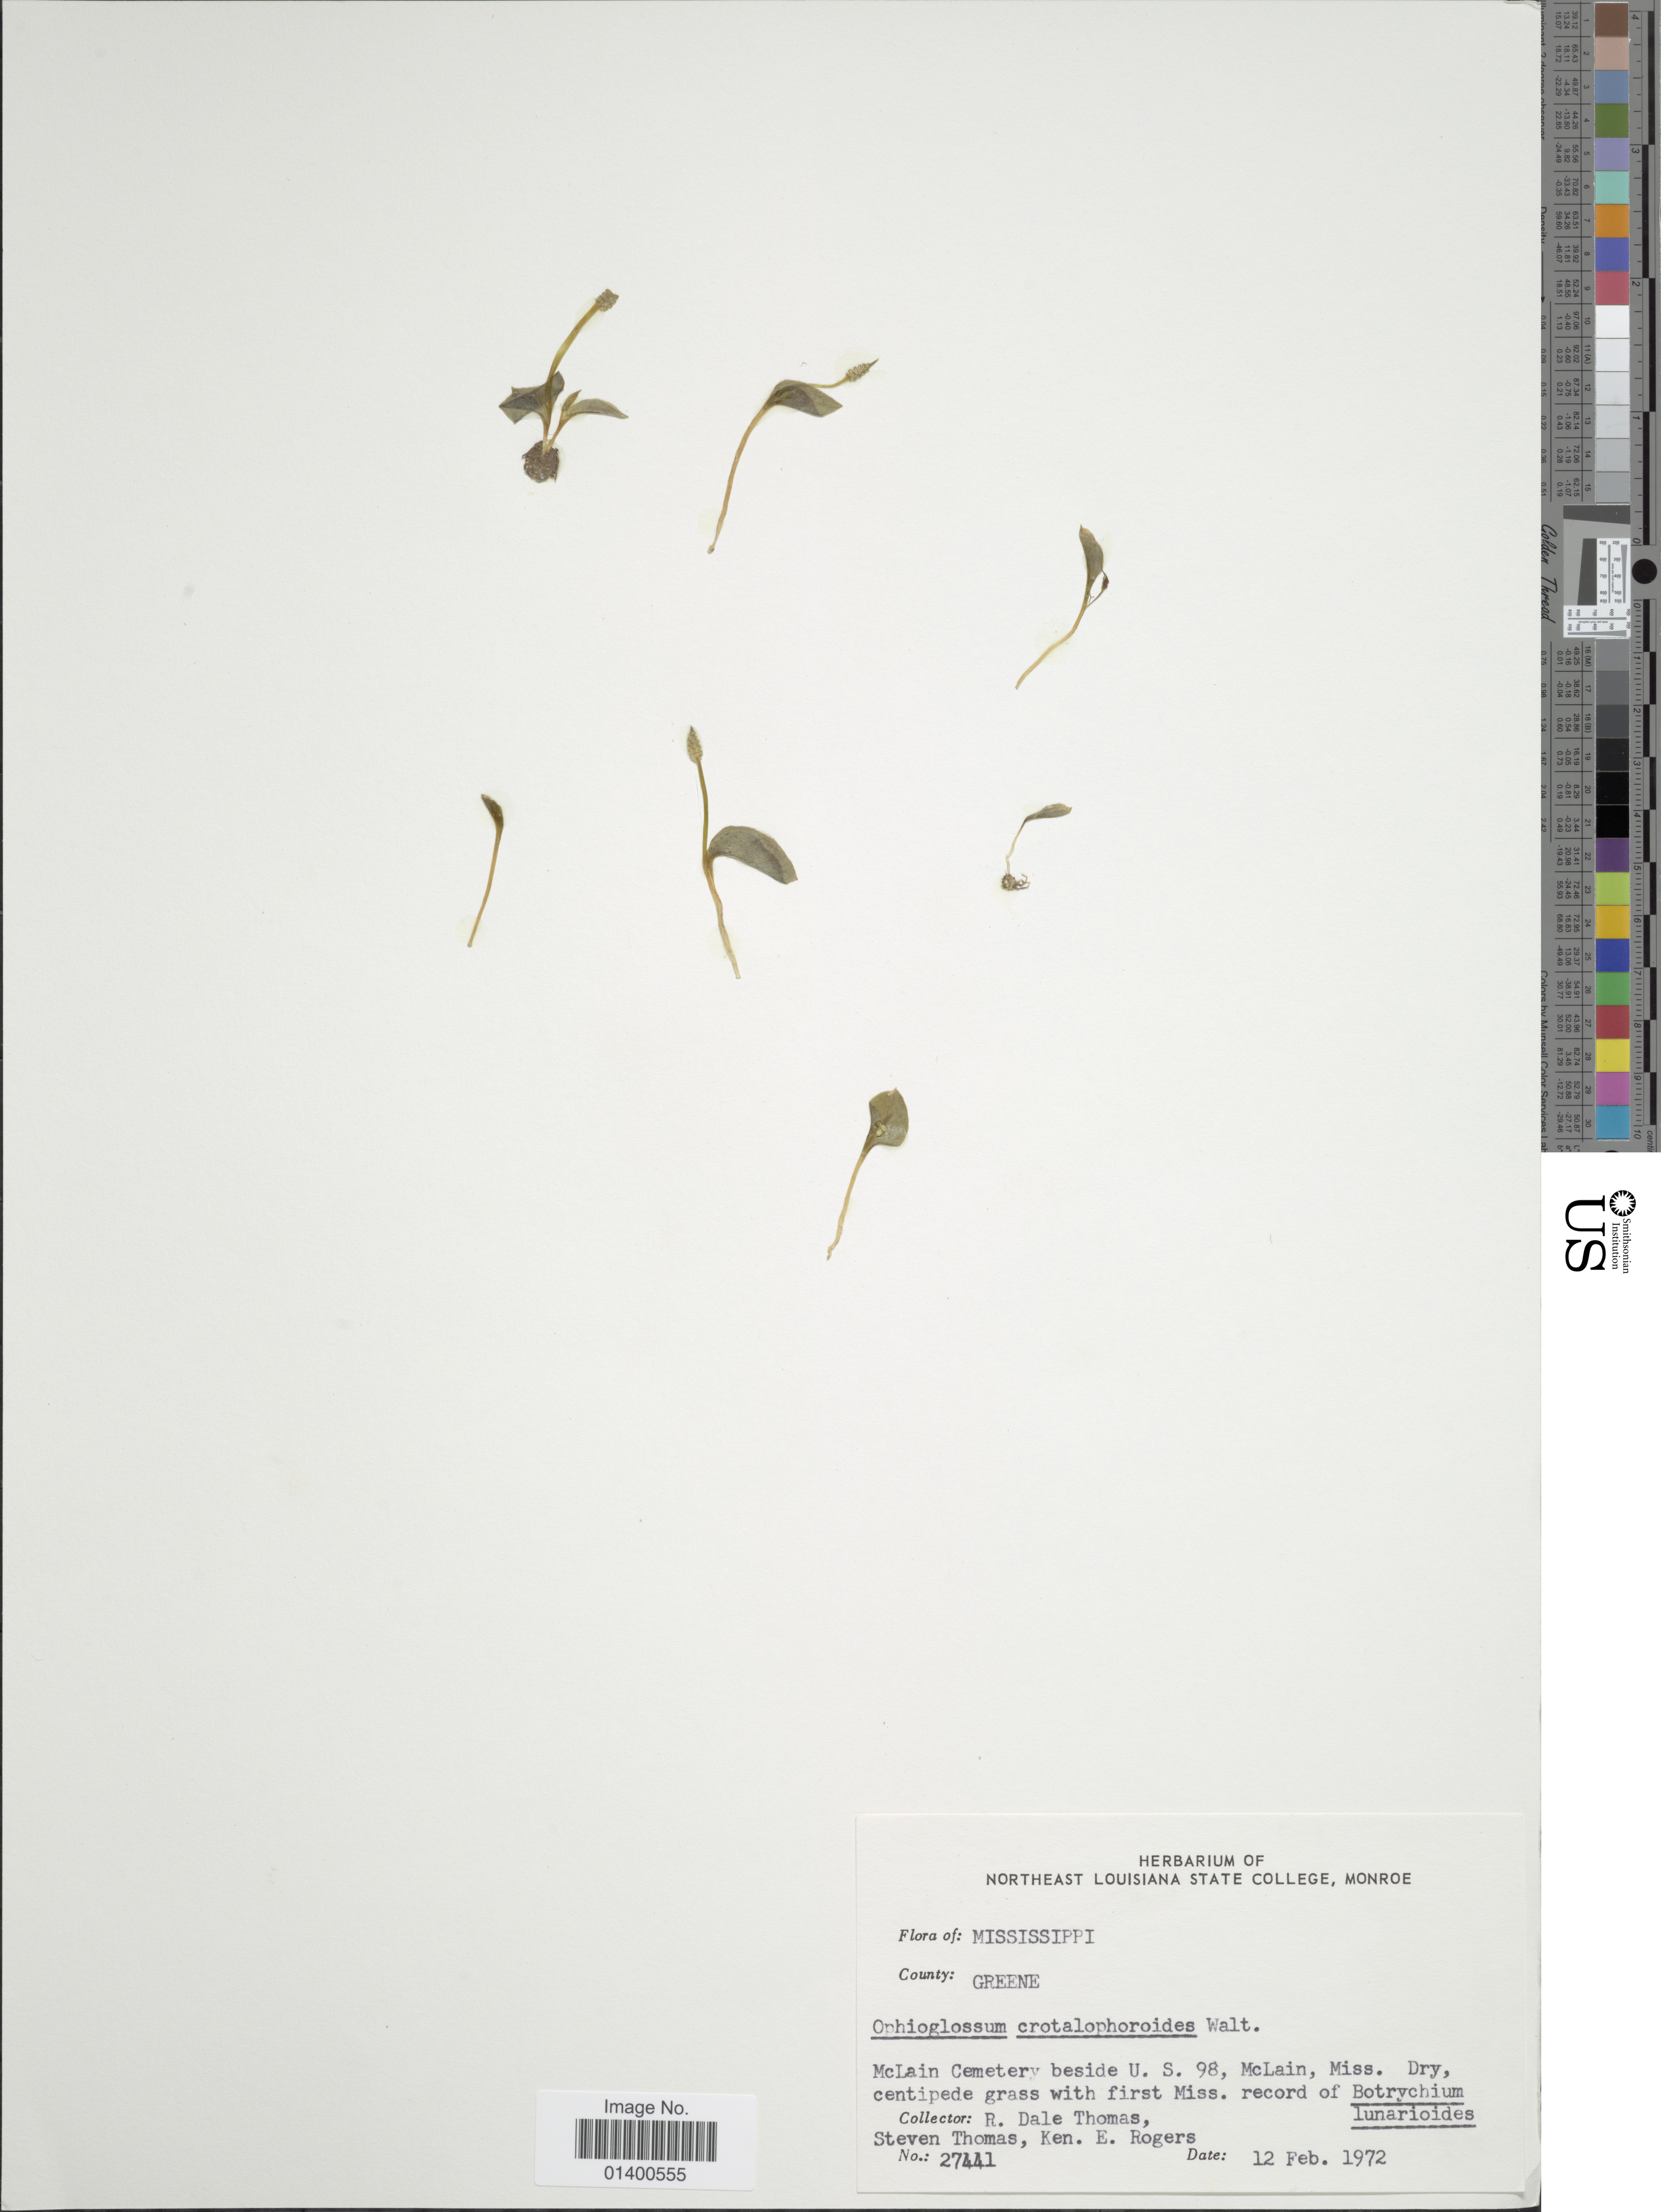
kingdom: Plantae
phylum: Tracheophyta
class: Polypodiopsida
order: Ophioglossales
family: Ophioglossaceae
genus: Ophioglossum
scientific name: Ophioglossum crotalophoroides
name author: Walter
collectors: R. Thomas, S. D. Thomas & K. Rogers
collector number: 27441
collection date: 1972-02-12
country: United States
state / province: Mississippi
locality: County Greene, McLain Cemetery beside U.S. 98, McLain